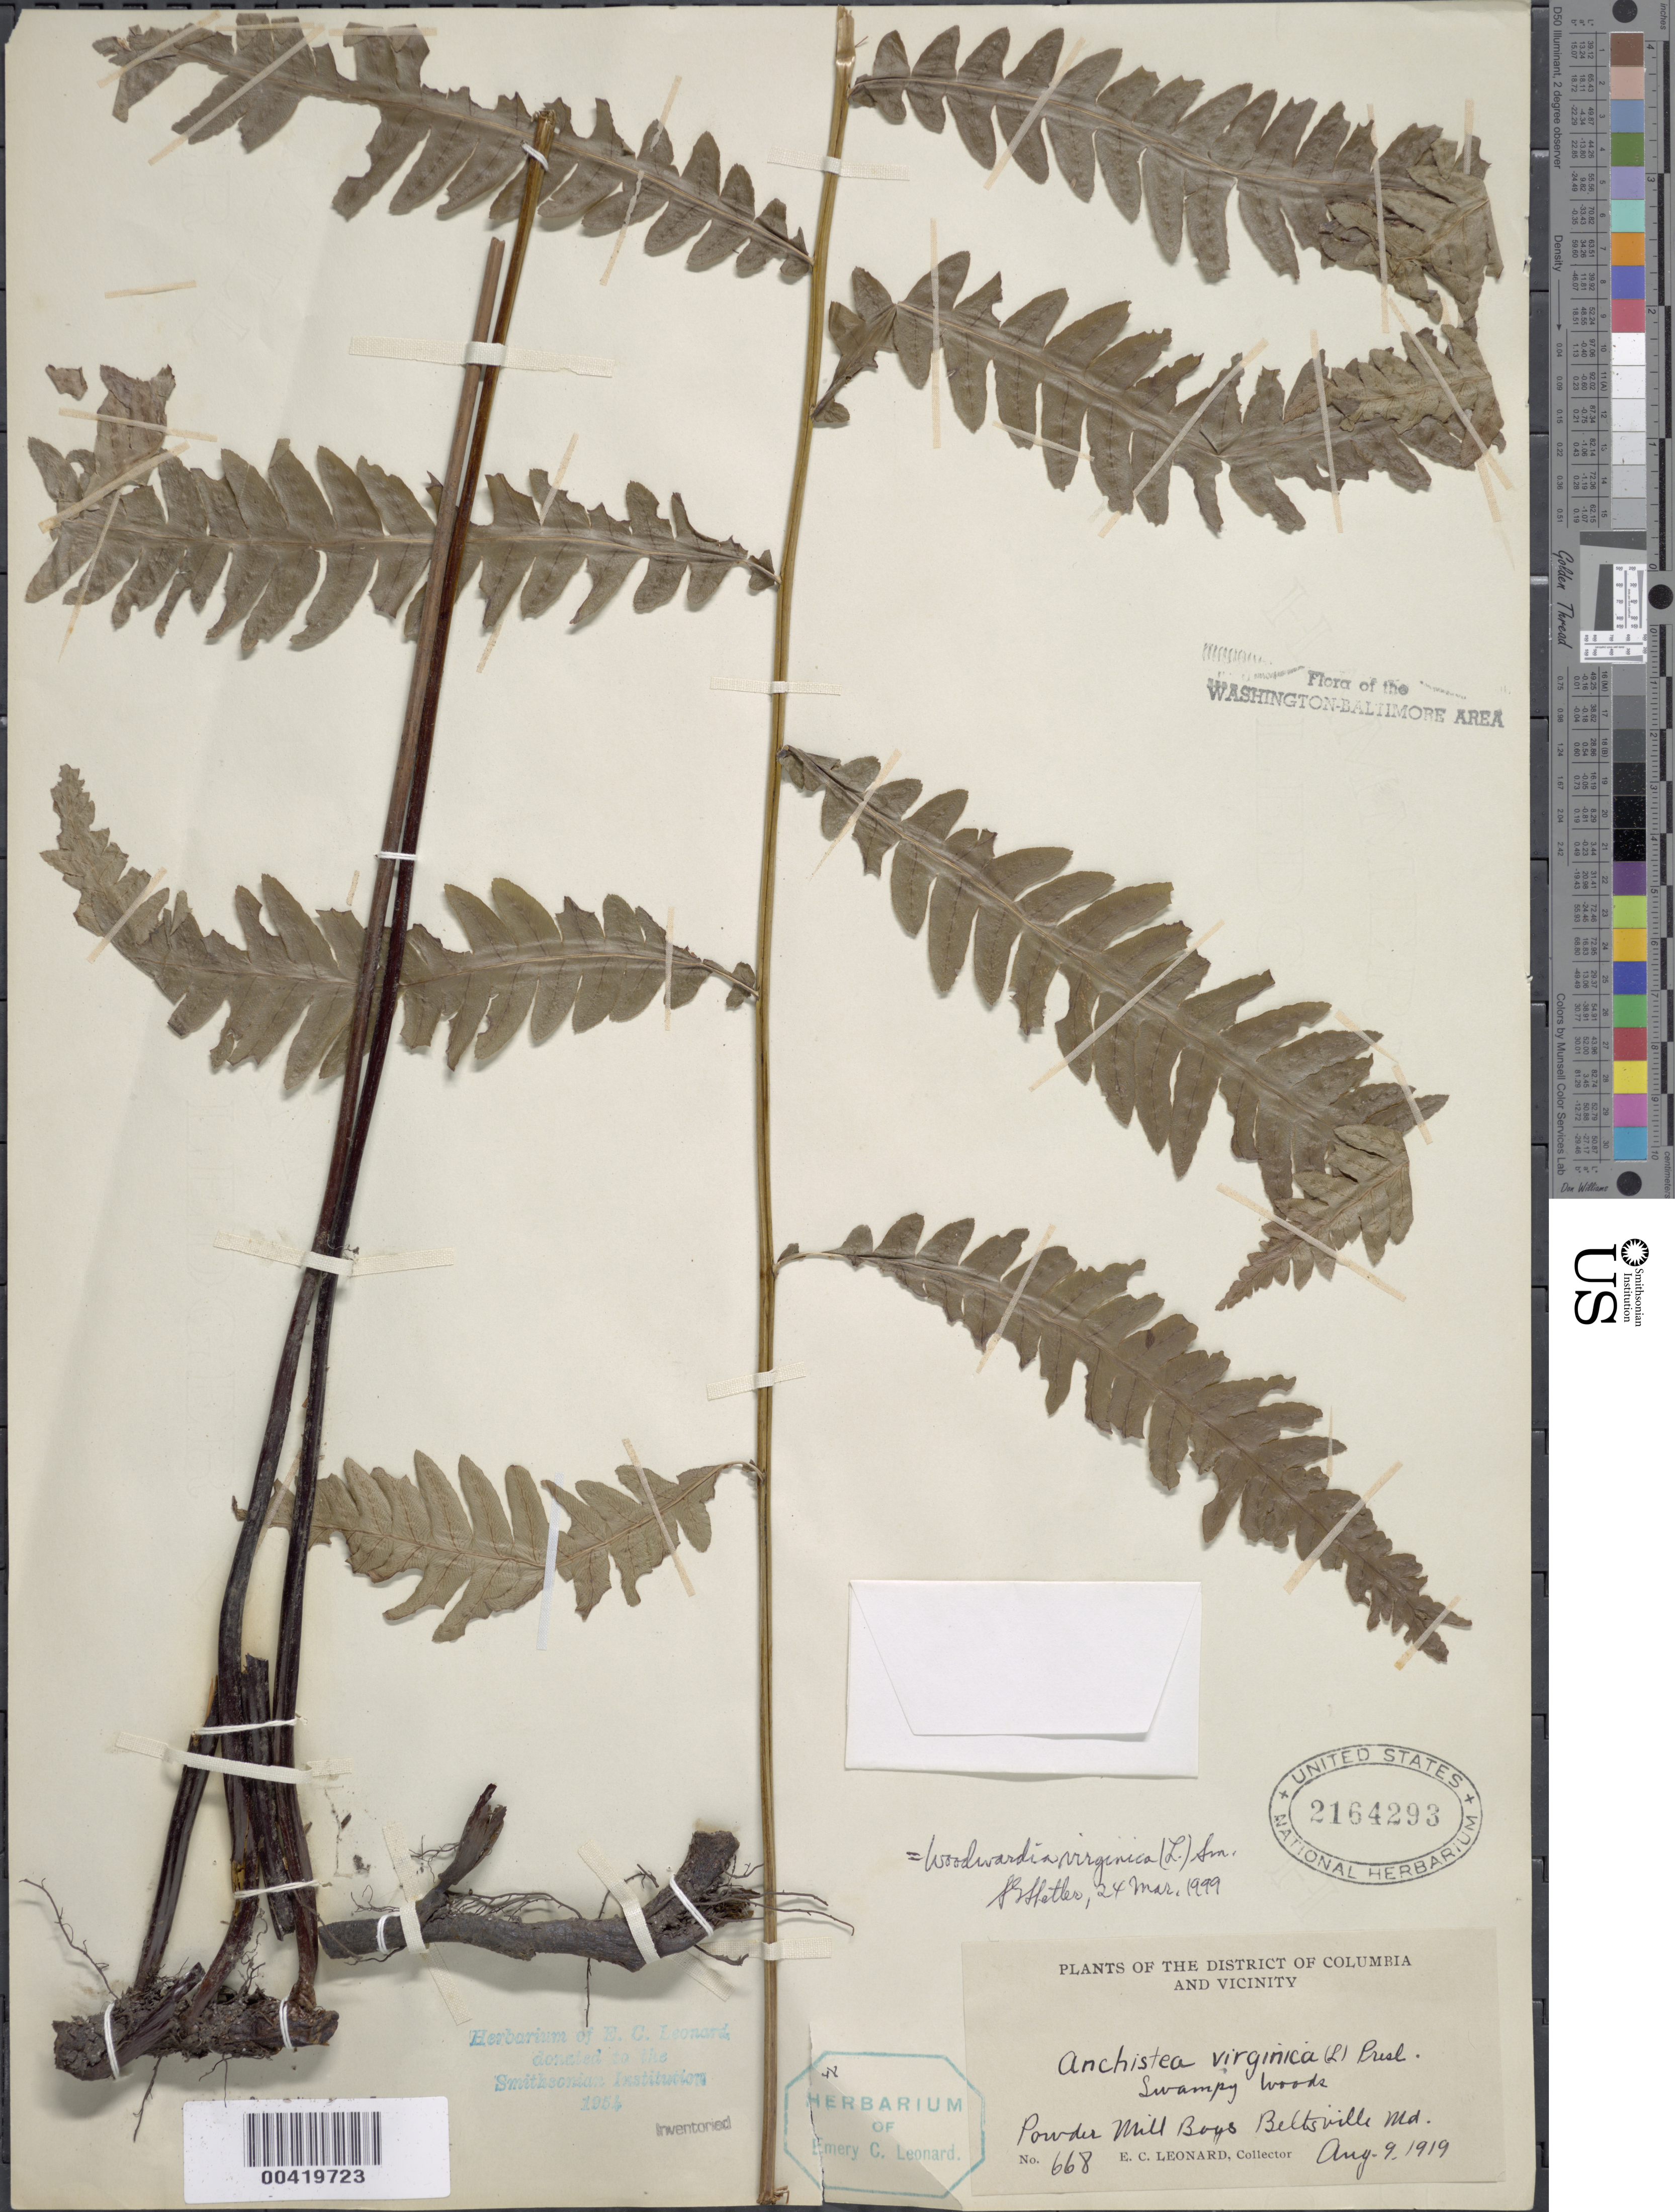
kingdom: Plantae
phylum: Tracheophyta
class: Polypodiopsida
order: Polypodiales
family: Blechnaceae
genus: Woodwardia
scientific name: Woodwardia virginica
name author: (L.) R.M. Sm.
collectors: E. C. Leonard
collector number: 668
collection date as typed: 09 Aug 1919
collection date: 1919-08-09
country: United States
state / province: Maryland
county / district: Prince George's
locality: Powder Mill Bogs, Beltsville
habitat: Swampy woods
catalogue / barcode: US 2164293